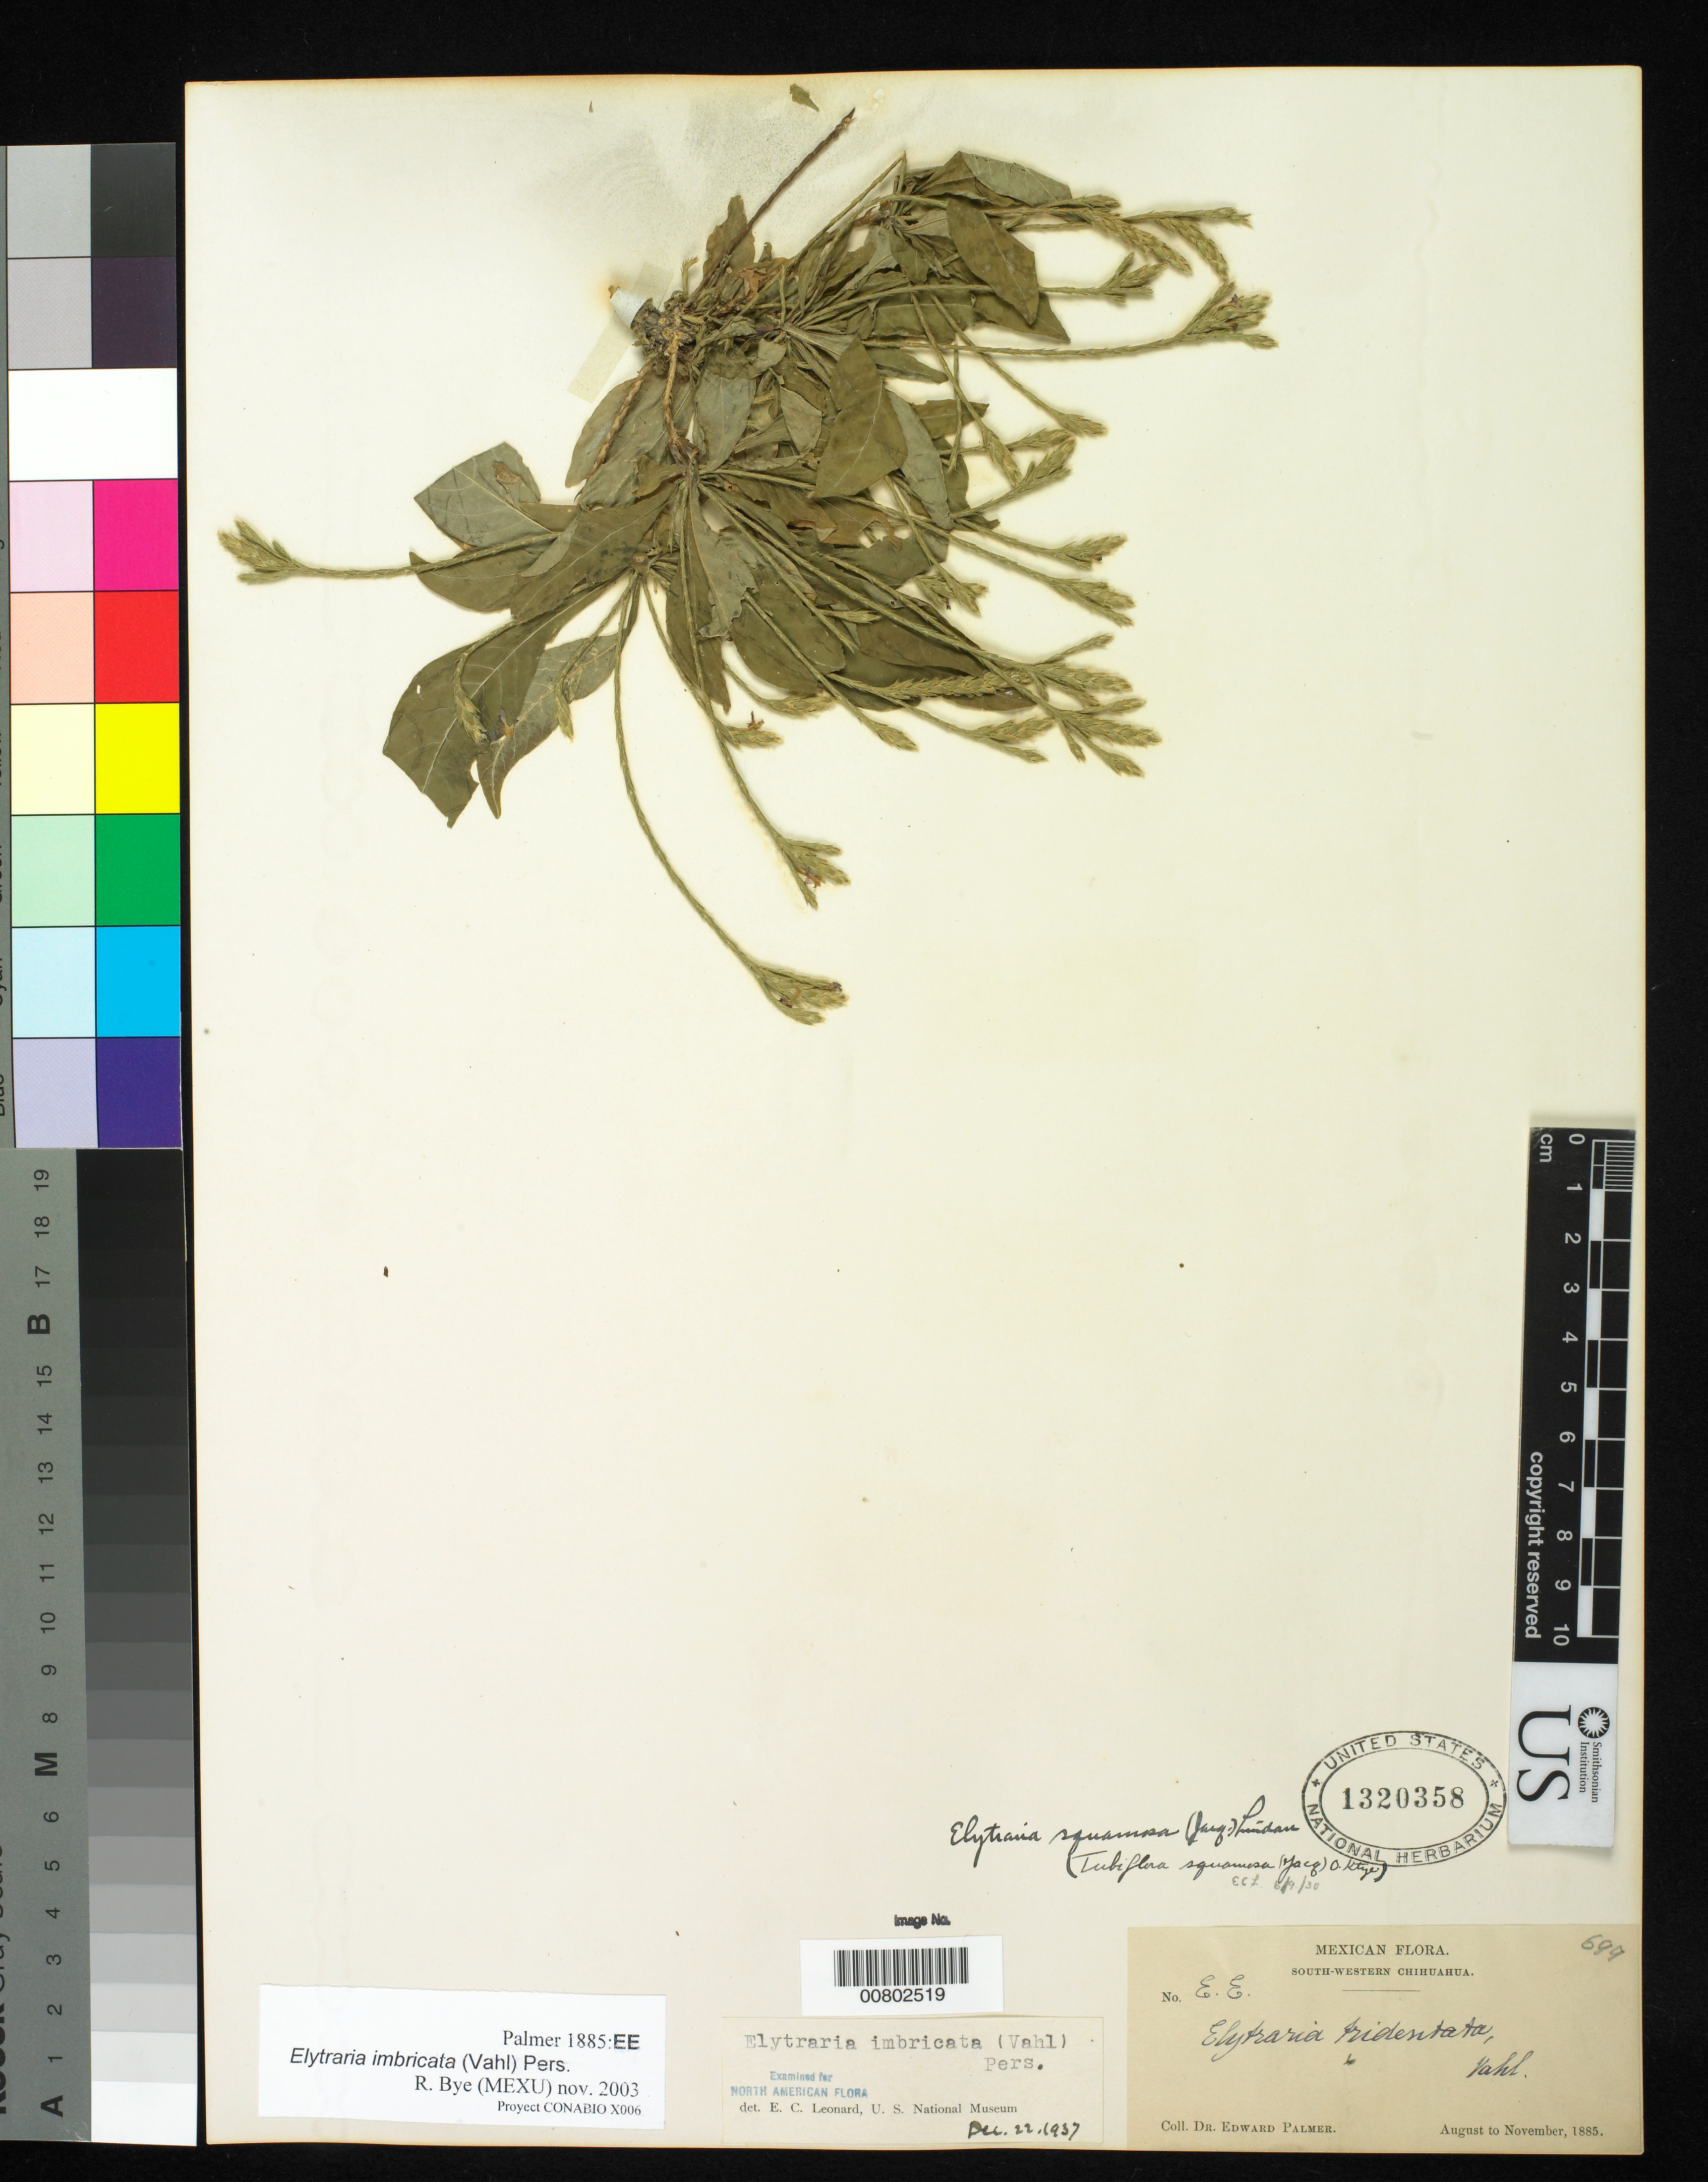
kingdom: Plantae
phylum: Tracheophyta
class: Magnoliopsida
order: Lamiales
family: Acanthaceae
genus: Elytraria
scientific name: Elytraria imbricata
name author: (Vahl) Pers.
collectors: E. Palmer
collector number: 699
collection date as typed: Aug 1885 to -- Nov 1885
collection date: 1885-08/1885-11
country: Mexico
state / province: Chihuahua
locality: EE SW Chihuahua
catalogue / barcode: US 1320358